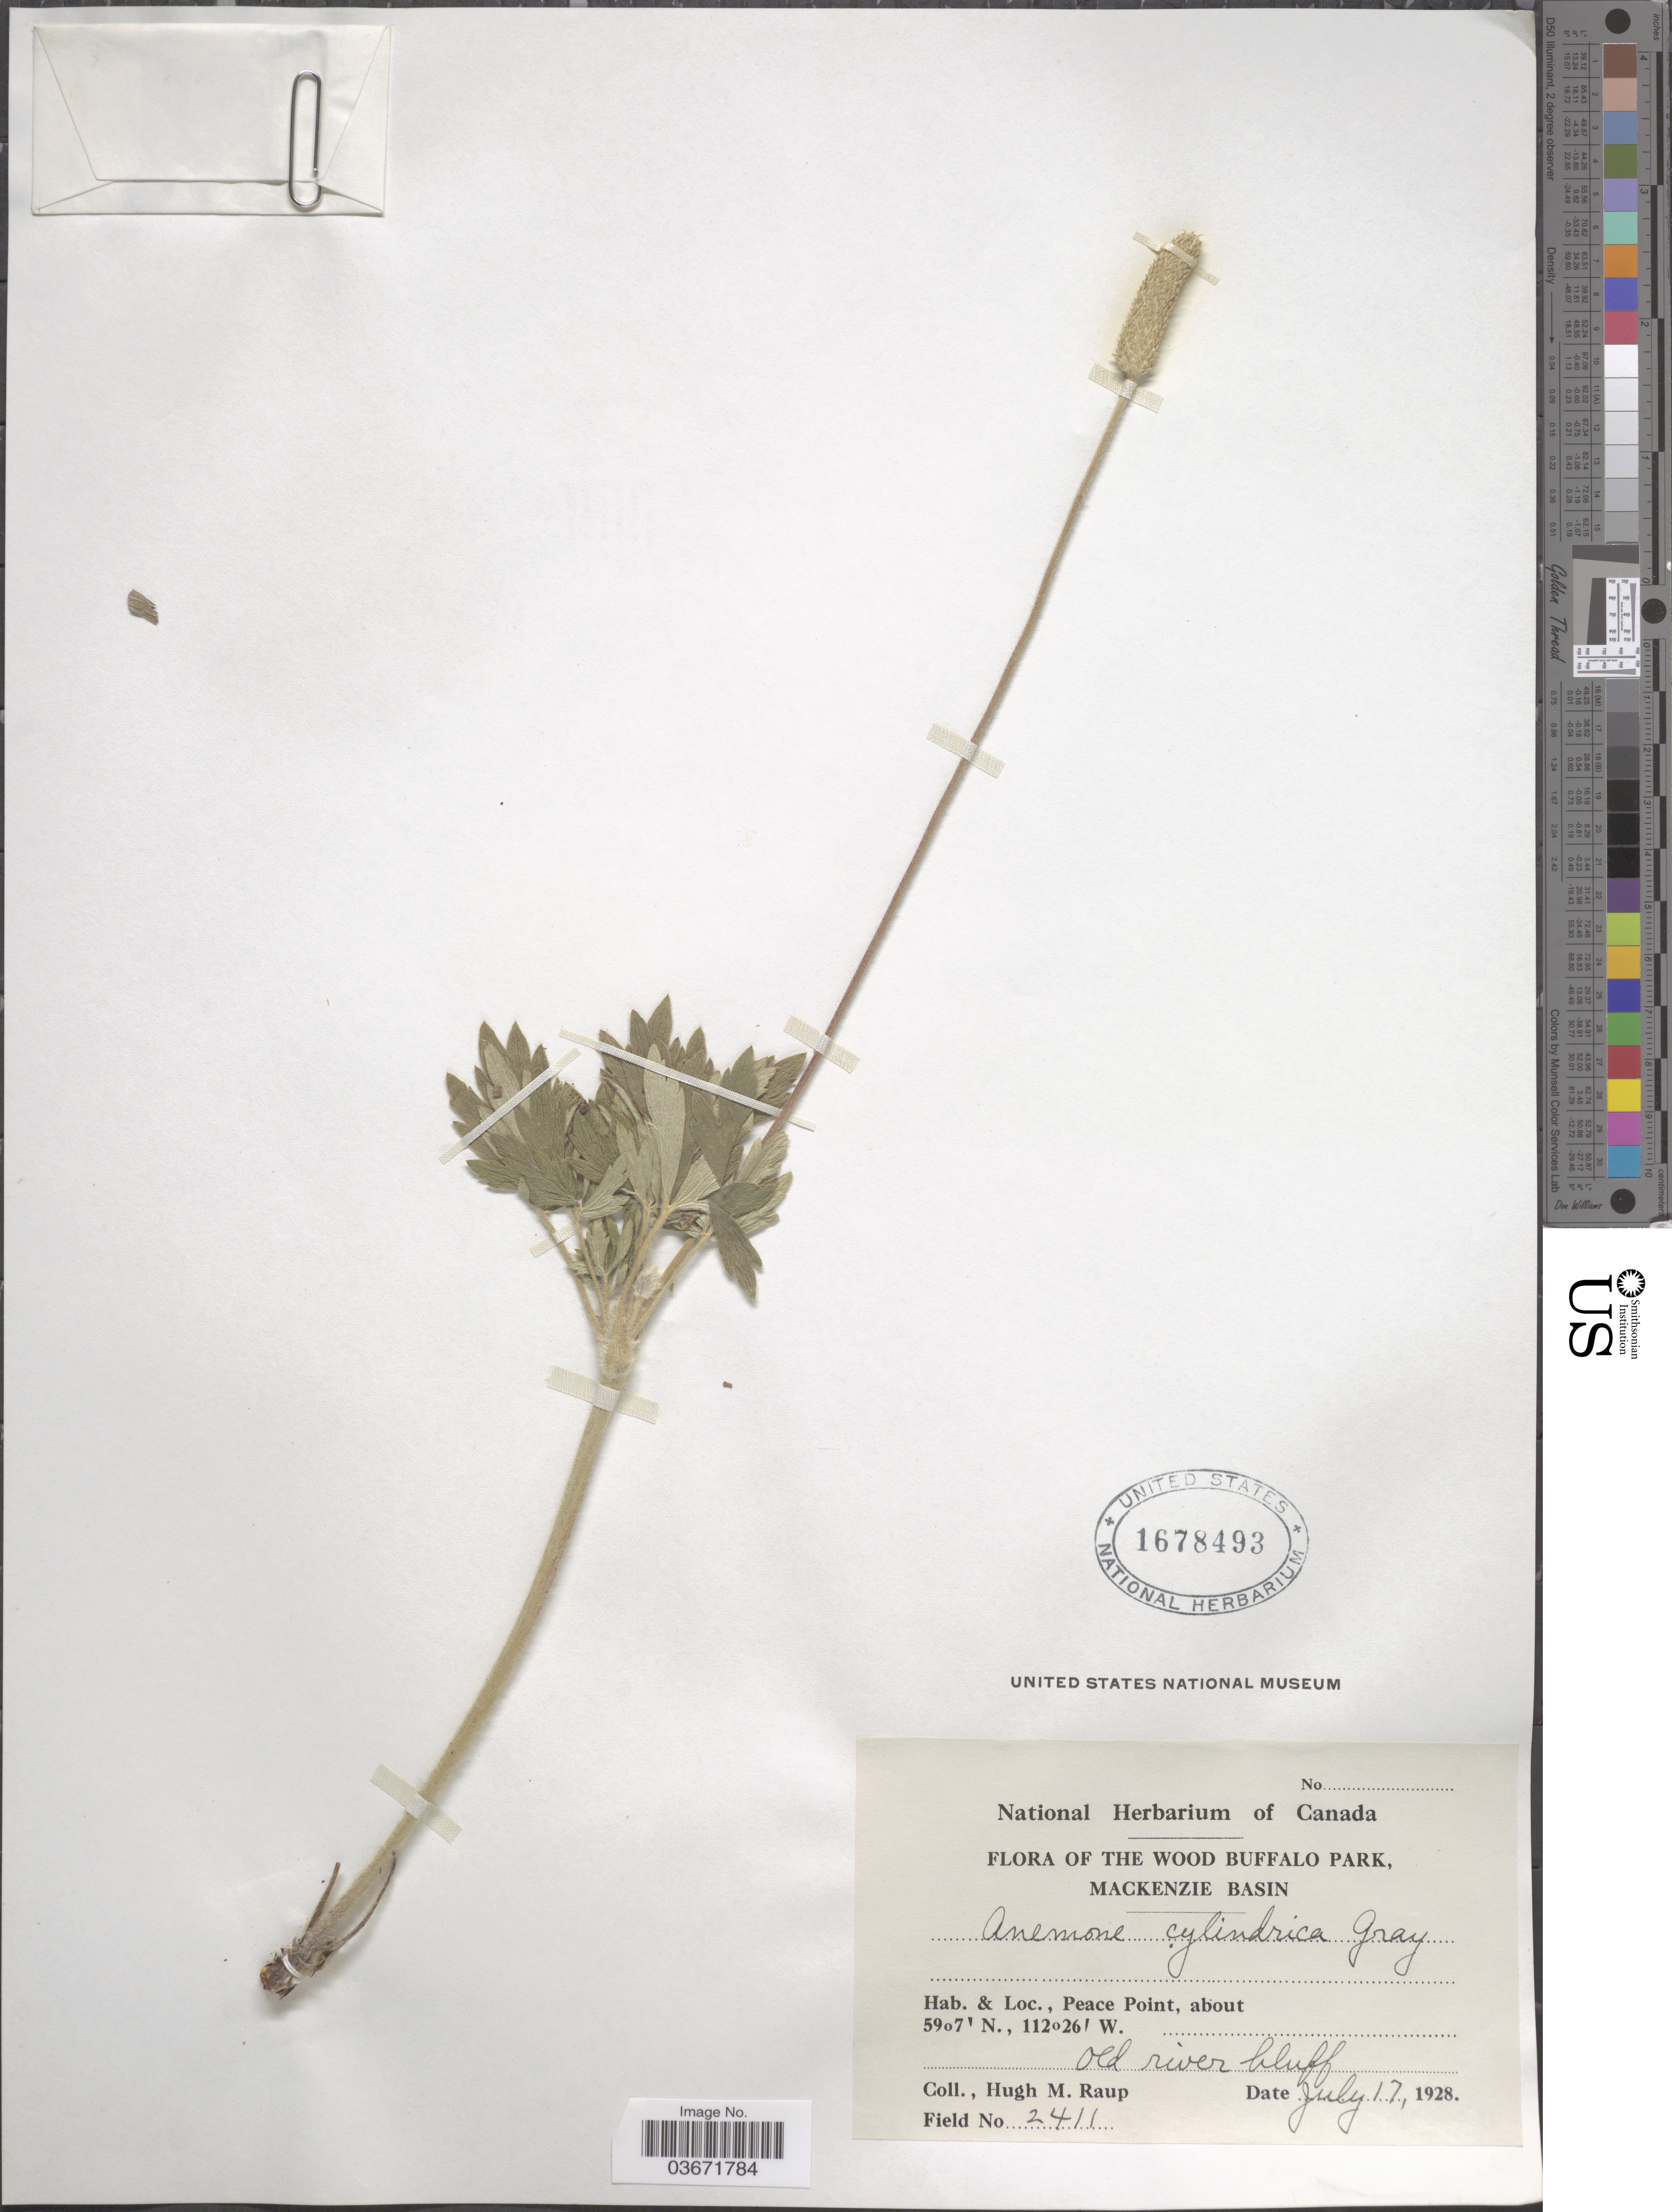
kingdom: Plantae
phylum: Tracheophyta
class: Magnoliopsida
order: Ranunculales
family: Ranunculaceae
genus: Anemone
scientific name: Anemone cylindrica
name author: A. Gray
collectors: H. Raup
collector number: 2411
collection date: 1928-07-17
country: Canada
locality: The Wood Buffalo Park, Mackenzie Basin. Peace Point.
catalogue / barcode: US 1678493